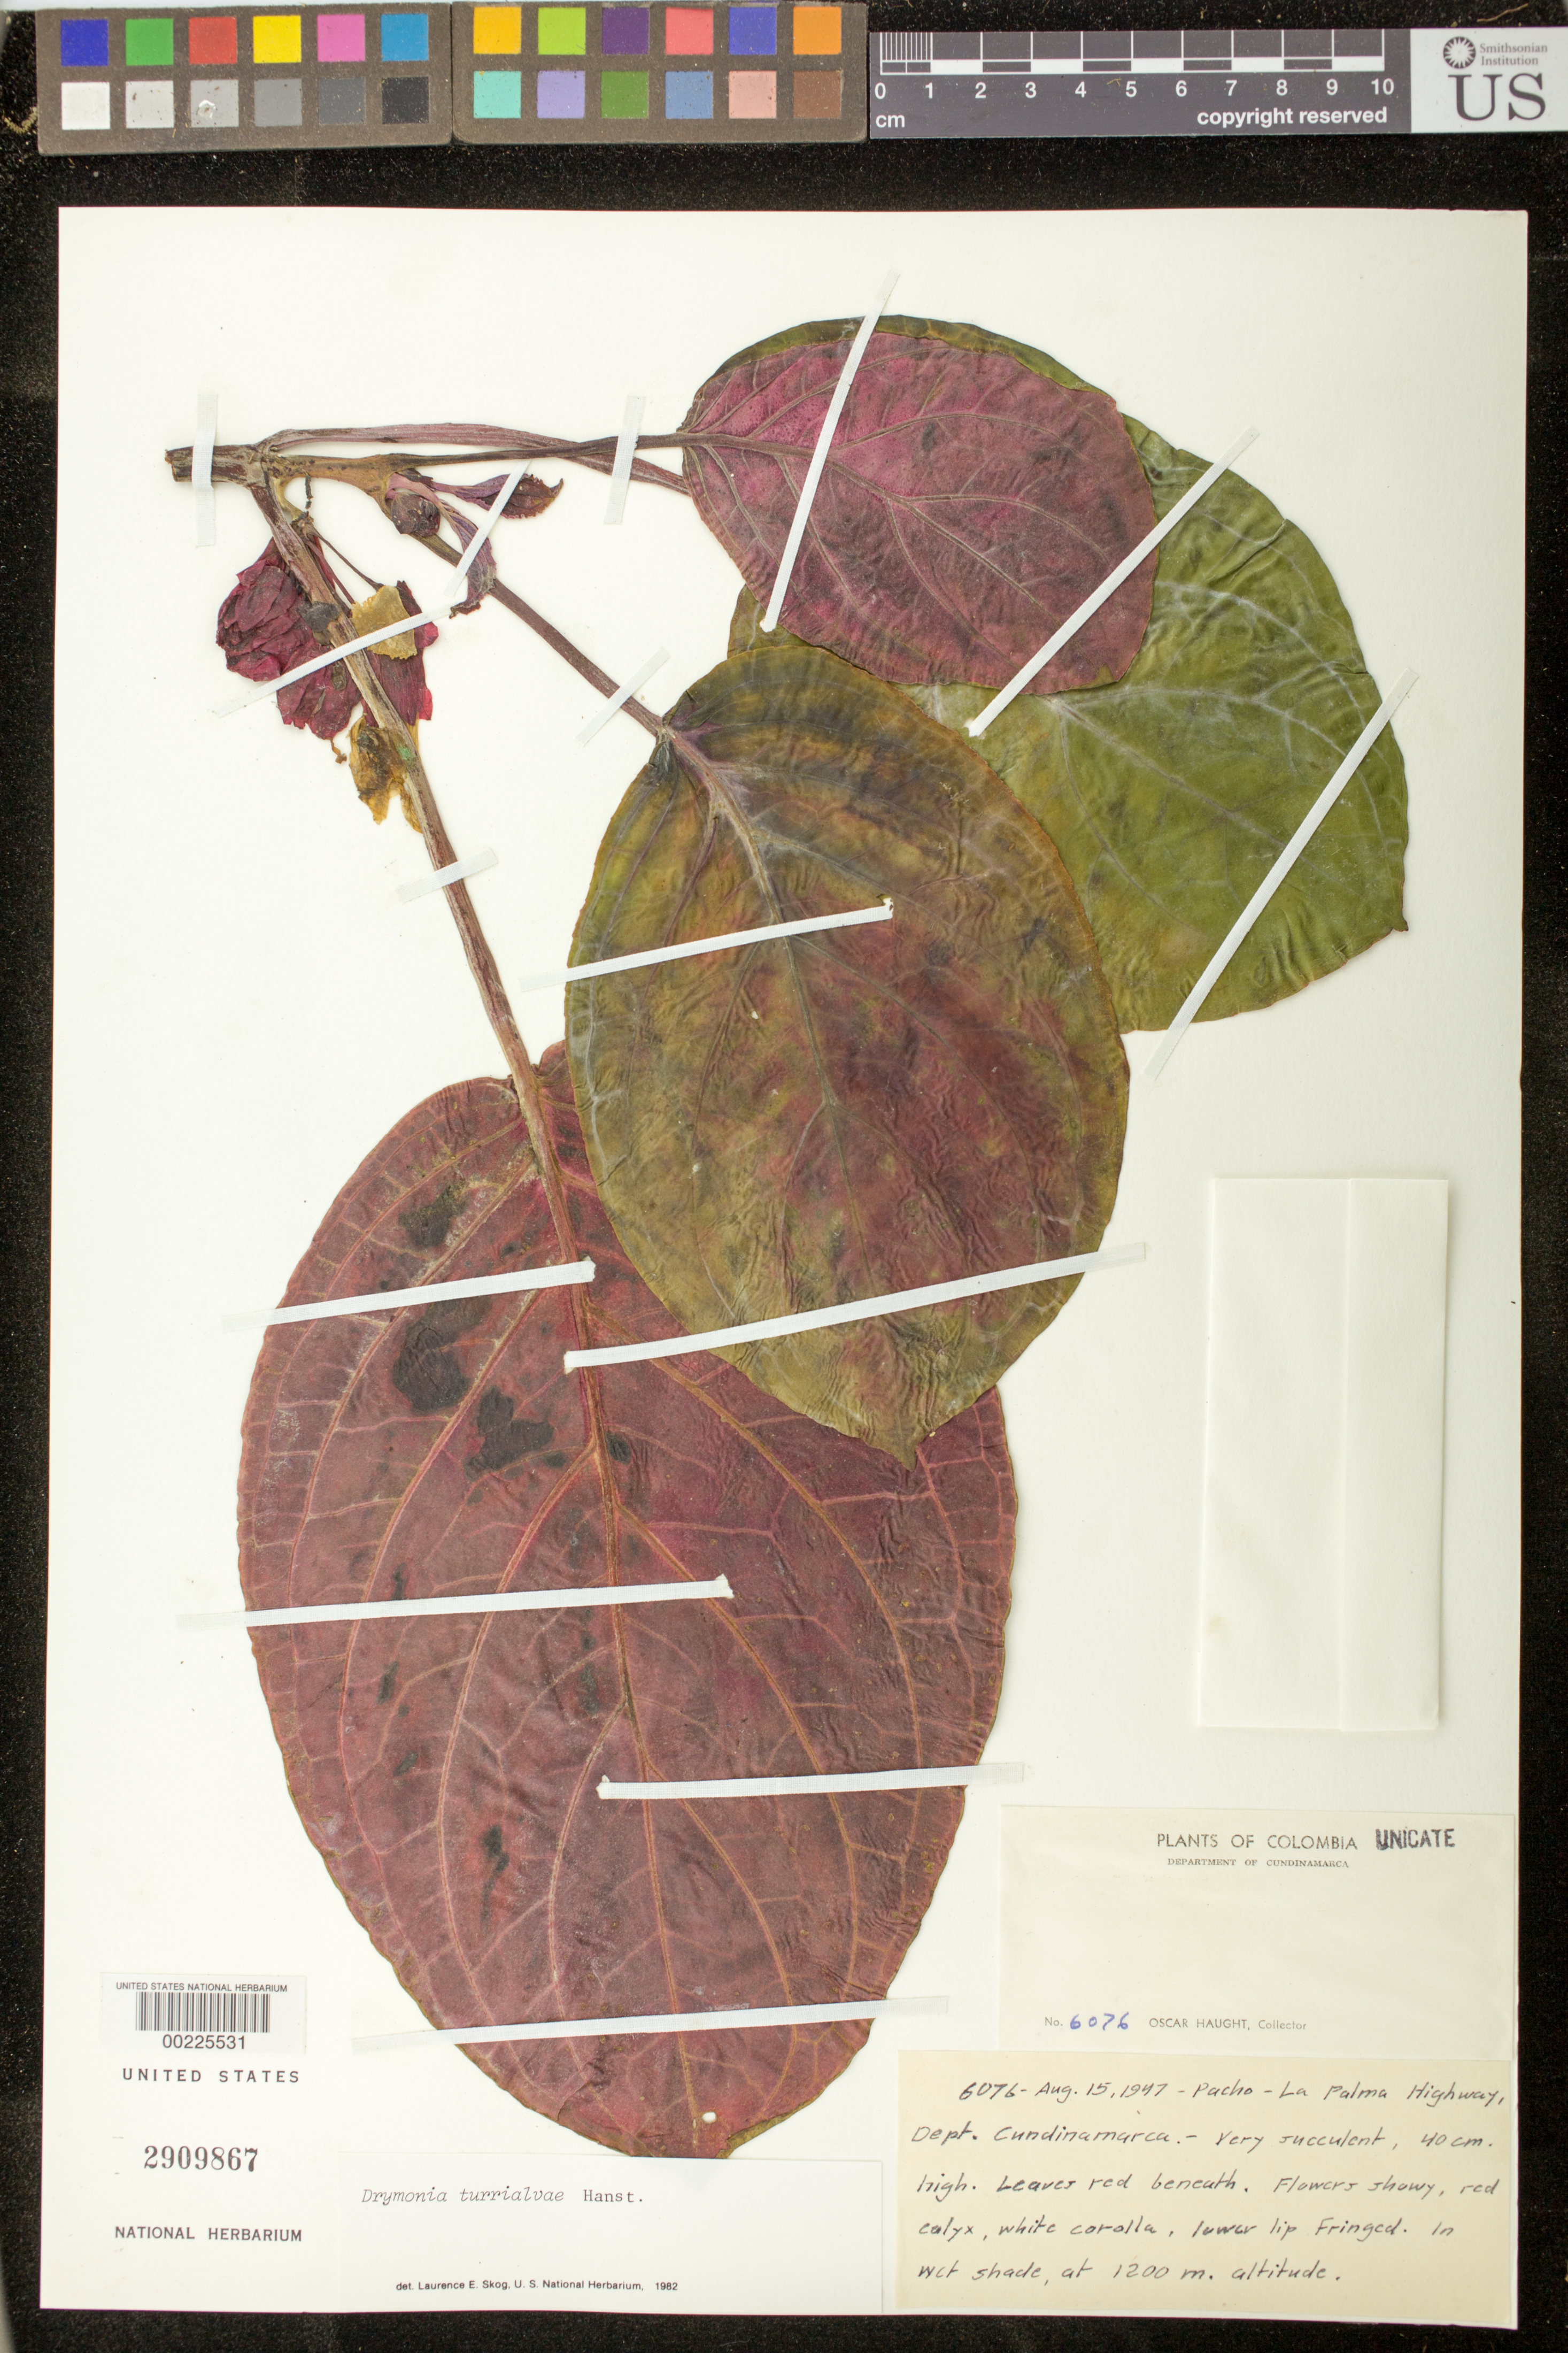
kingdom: Plantae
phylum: Tracheophyta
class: Magnoliopsida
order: Lamiales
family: Gesneriaceae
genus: Drymonia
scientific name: Drymonia turrialvae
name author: Hanst.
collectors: O. L. Haught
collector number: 6076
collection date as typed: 15 Aug 1947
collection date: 1947-08-15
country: Colombia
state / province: Cundinamarca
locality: Pacho - La Palma highway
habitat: In wet shade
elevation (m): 1200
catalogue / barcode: US 2909867